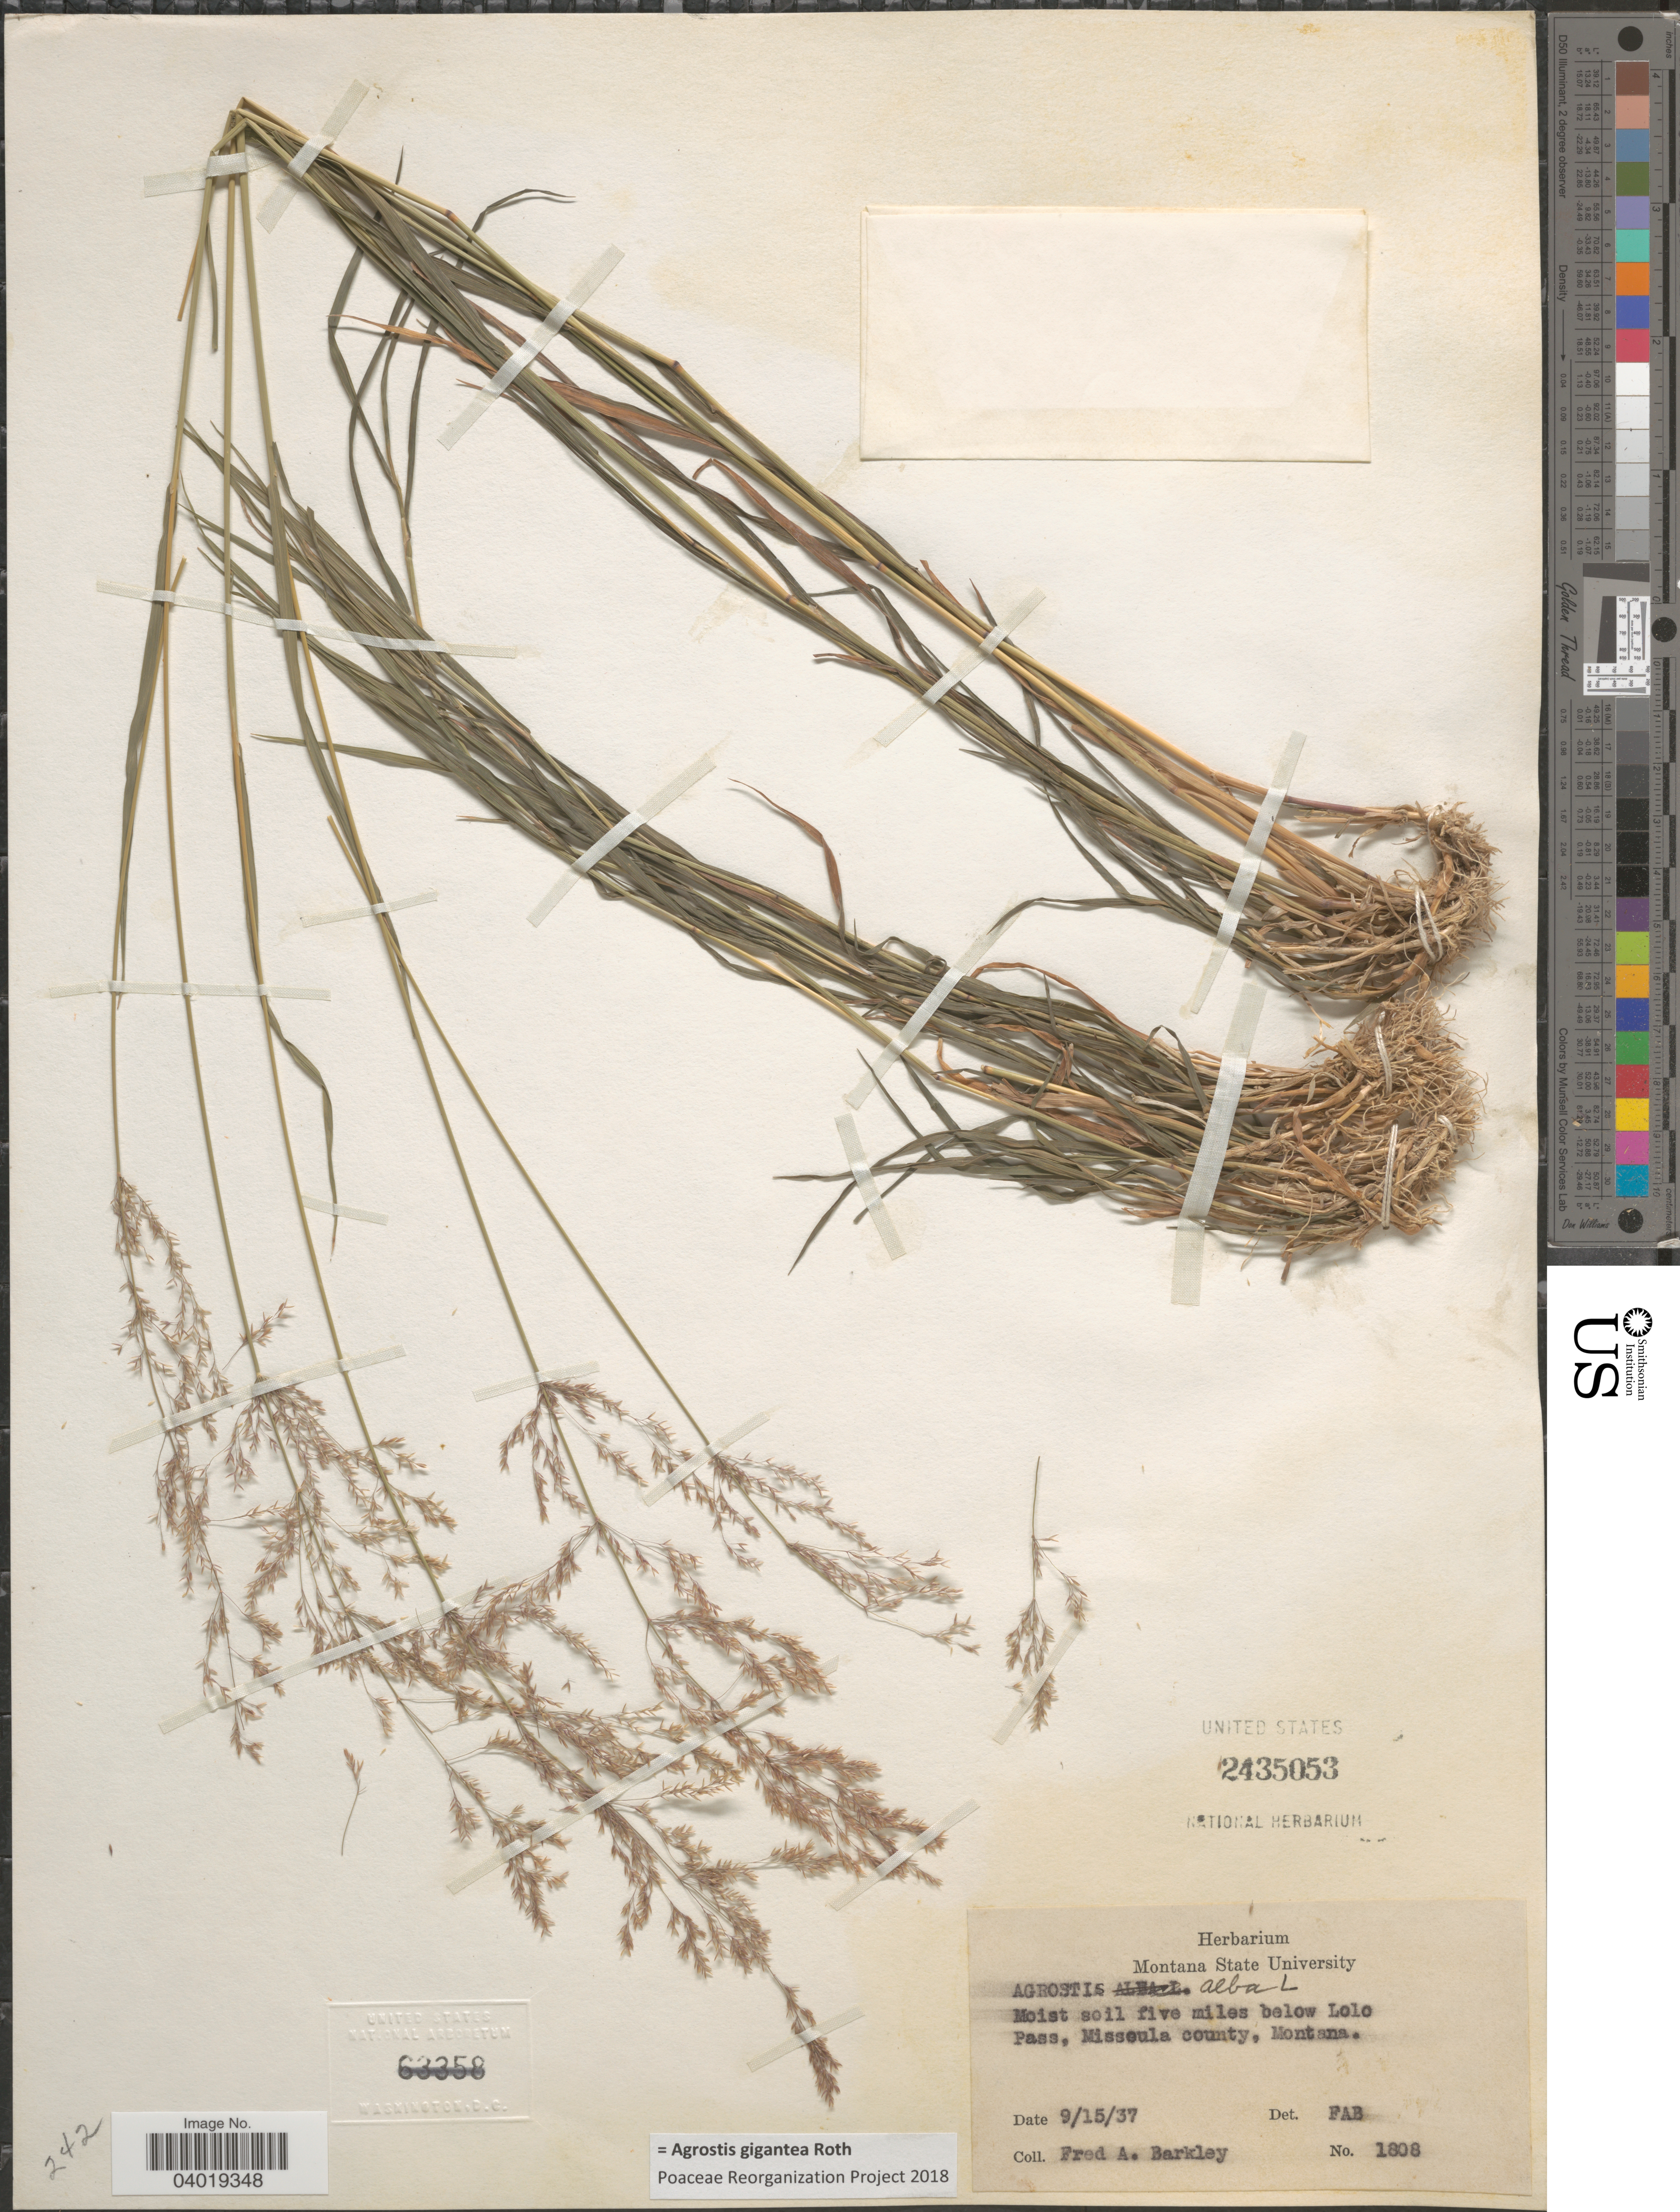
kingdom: Plantae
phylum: Tracheophyta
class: Liliopsida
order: Poales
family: Poaceae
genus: Agrostis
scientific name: Agrostis gigantea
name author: Roth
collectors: F. A. Barkley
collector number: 1808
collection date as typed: Transcribed d/m/y: 15/9/37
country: United States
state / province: Montana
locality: Moist soil five miles below Lolo Pass, Missoula county.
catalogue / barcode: US 2435053